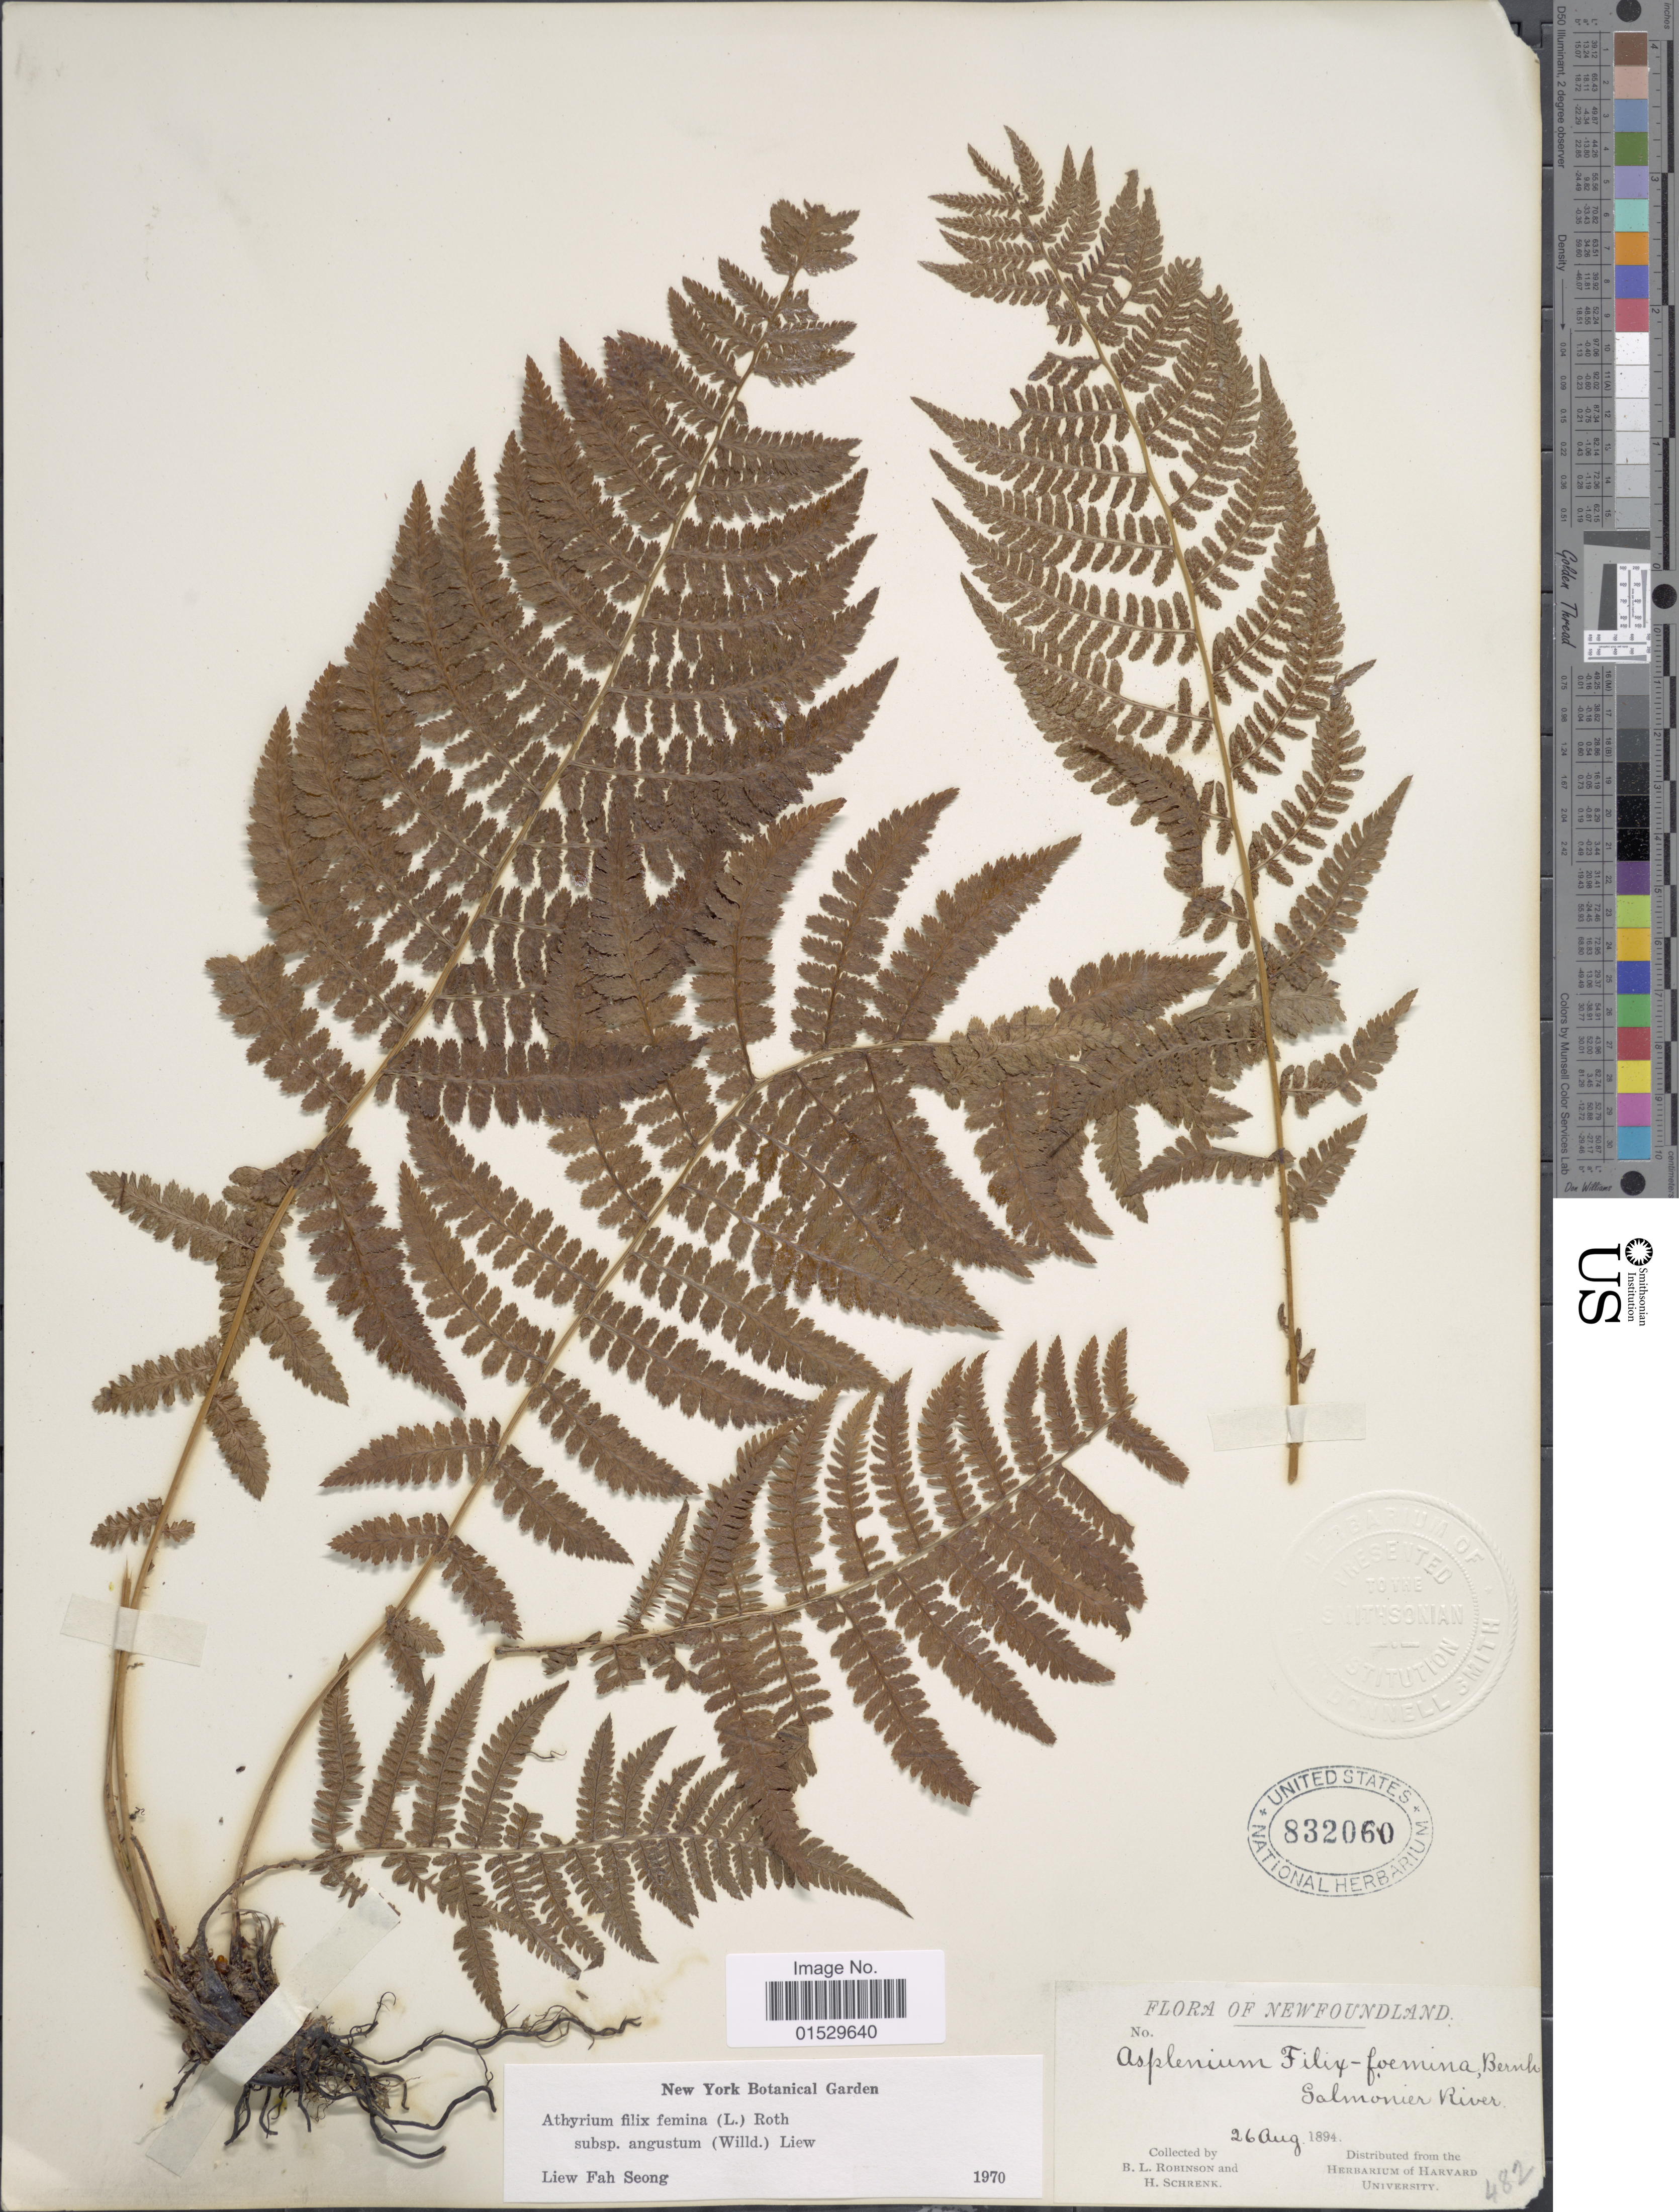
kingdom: Plantae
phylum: Tracheophyta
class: Polypodiopsida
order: Polypodiales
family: Athyriaceae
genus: Athyrium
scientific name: Athyrium filix-femina subsp. angustatum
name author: (Willd.) R.T. Clausen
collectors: B. L. Robinson & H. v. Schrenk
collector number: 482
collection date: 1894-08-26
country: Canada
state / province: Newfoundland and Labrador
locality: Salmonier River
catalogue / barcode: US 832060